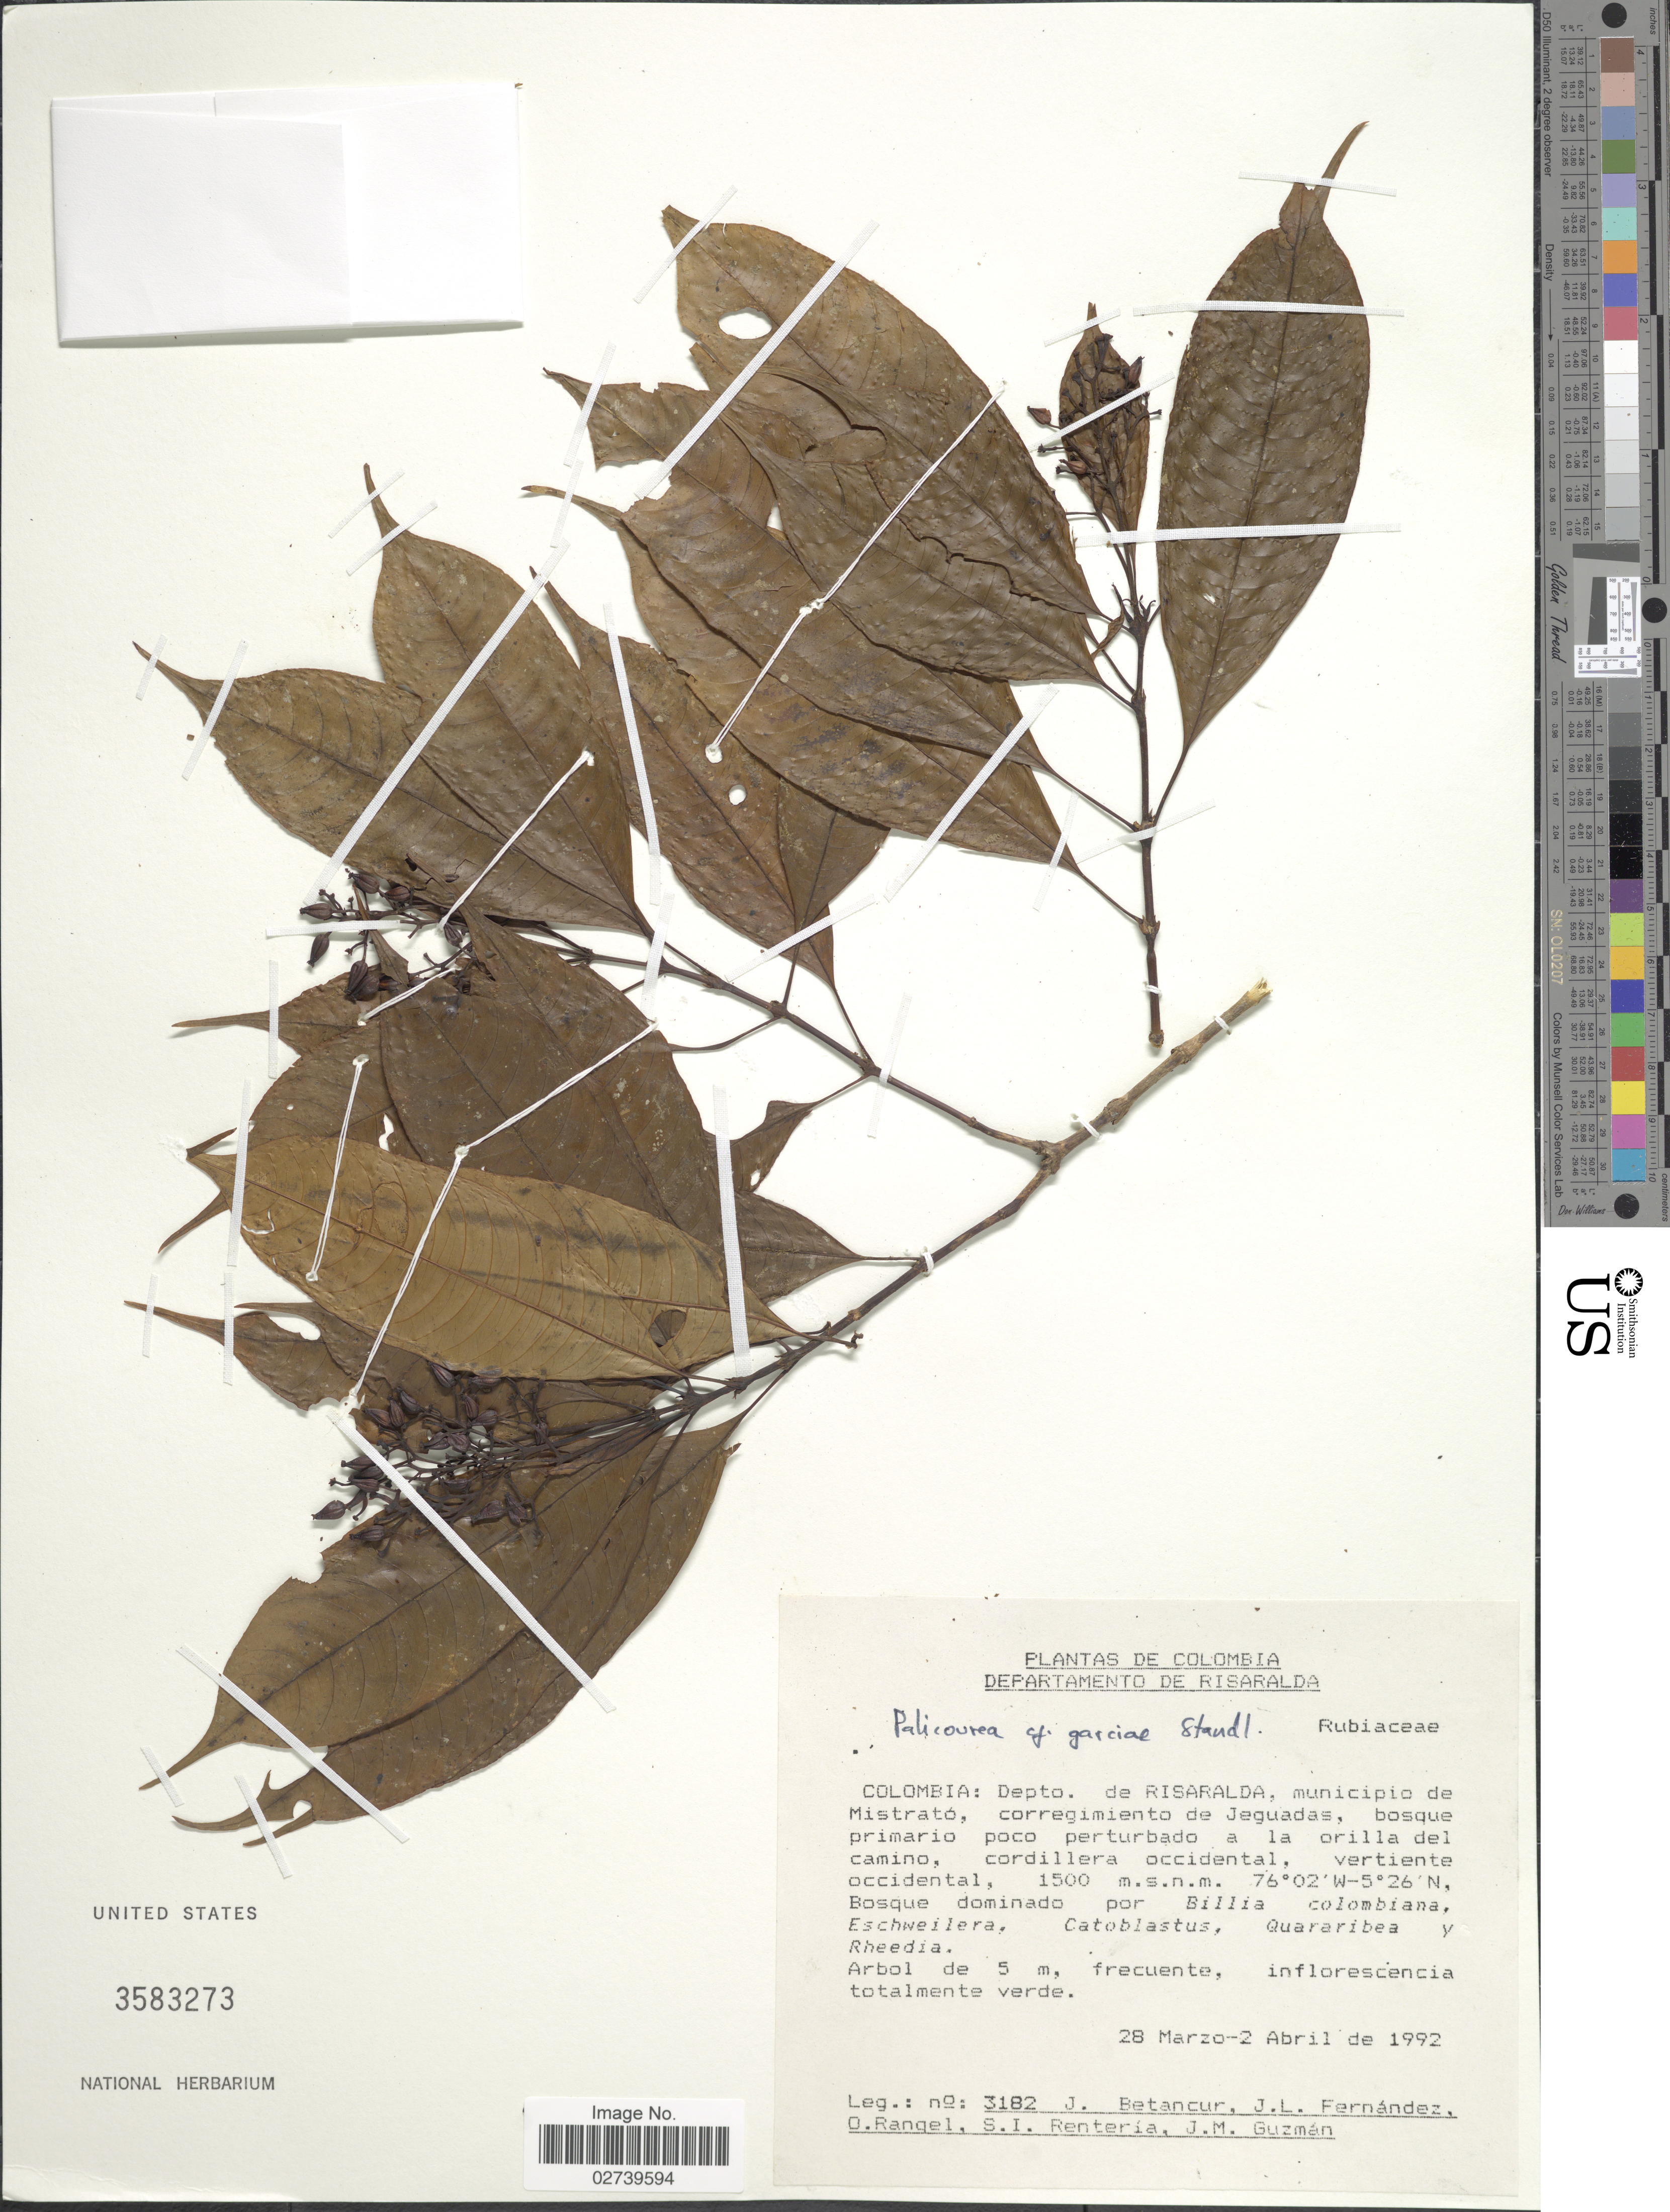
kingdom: Plantae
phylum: Tracheophyta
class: Magnoliopsida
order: Gentianales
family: Rubiaceae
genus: Palicourea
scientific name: Palicourea garciae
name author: Standl.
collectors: J. Betancur, J. Fernandez, O. Rangel, S. Renteria & J. Guzman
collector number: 3182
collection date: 1992-03-28/1992-04-02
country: Colombia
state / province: Risaralda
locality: Municipio de Mistrato, corregimiento de Jeguadas, bosque primario poco perturbado a la orilla del camino, cordillera occidental, vertiente occidental.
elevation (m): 1500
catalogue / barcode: US 3583273